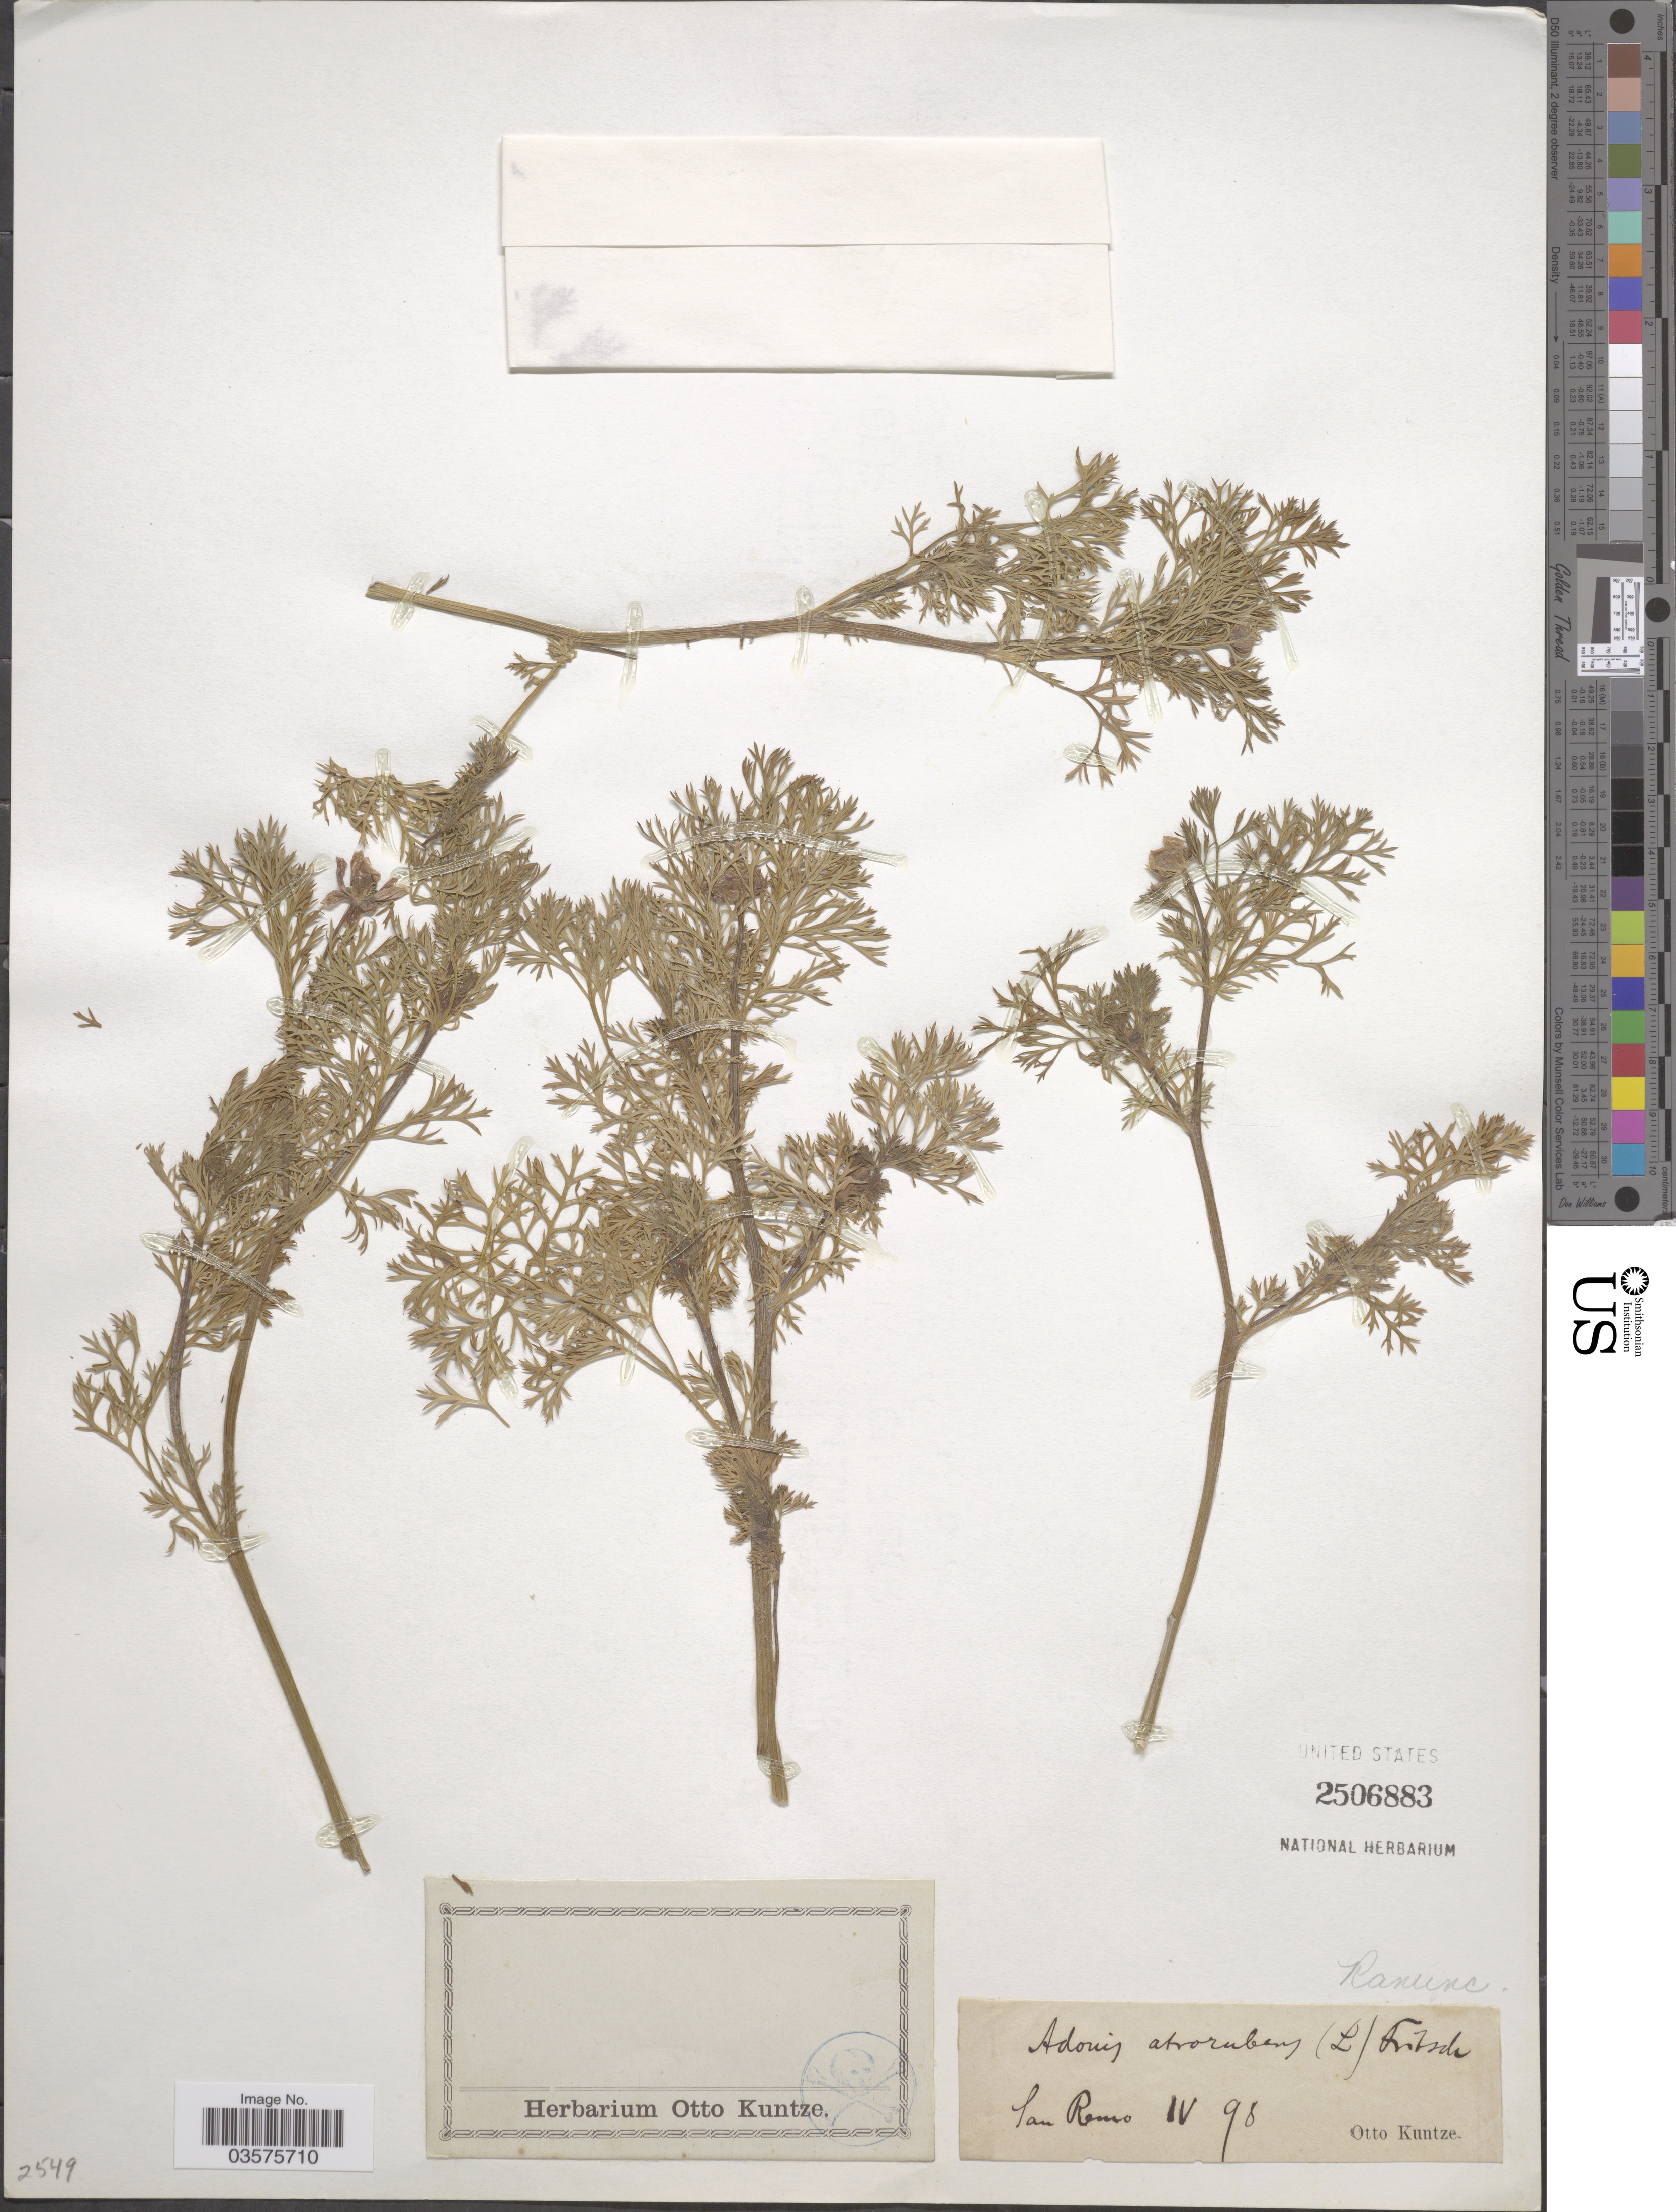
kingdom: Plantae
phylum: Tracheophyta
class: Magnoliopsida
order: Ranunculales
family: Ranunculaceae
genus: Adonis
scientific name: Adonis atrorubens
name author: L.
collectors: C.E.O. Kuntze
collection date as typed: Transcribed d/m/y: /4/98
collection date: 1898-04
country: Italy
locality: San Remo. [interpreted]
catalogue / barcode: US 2506883